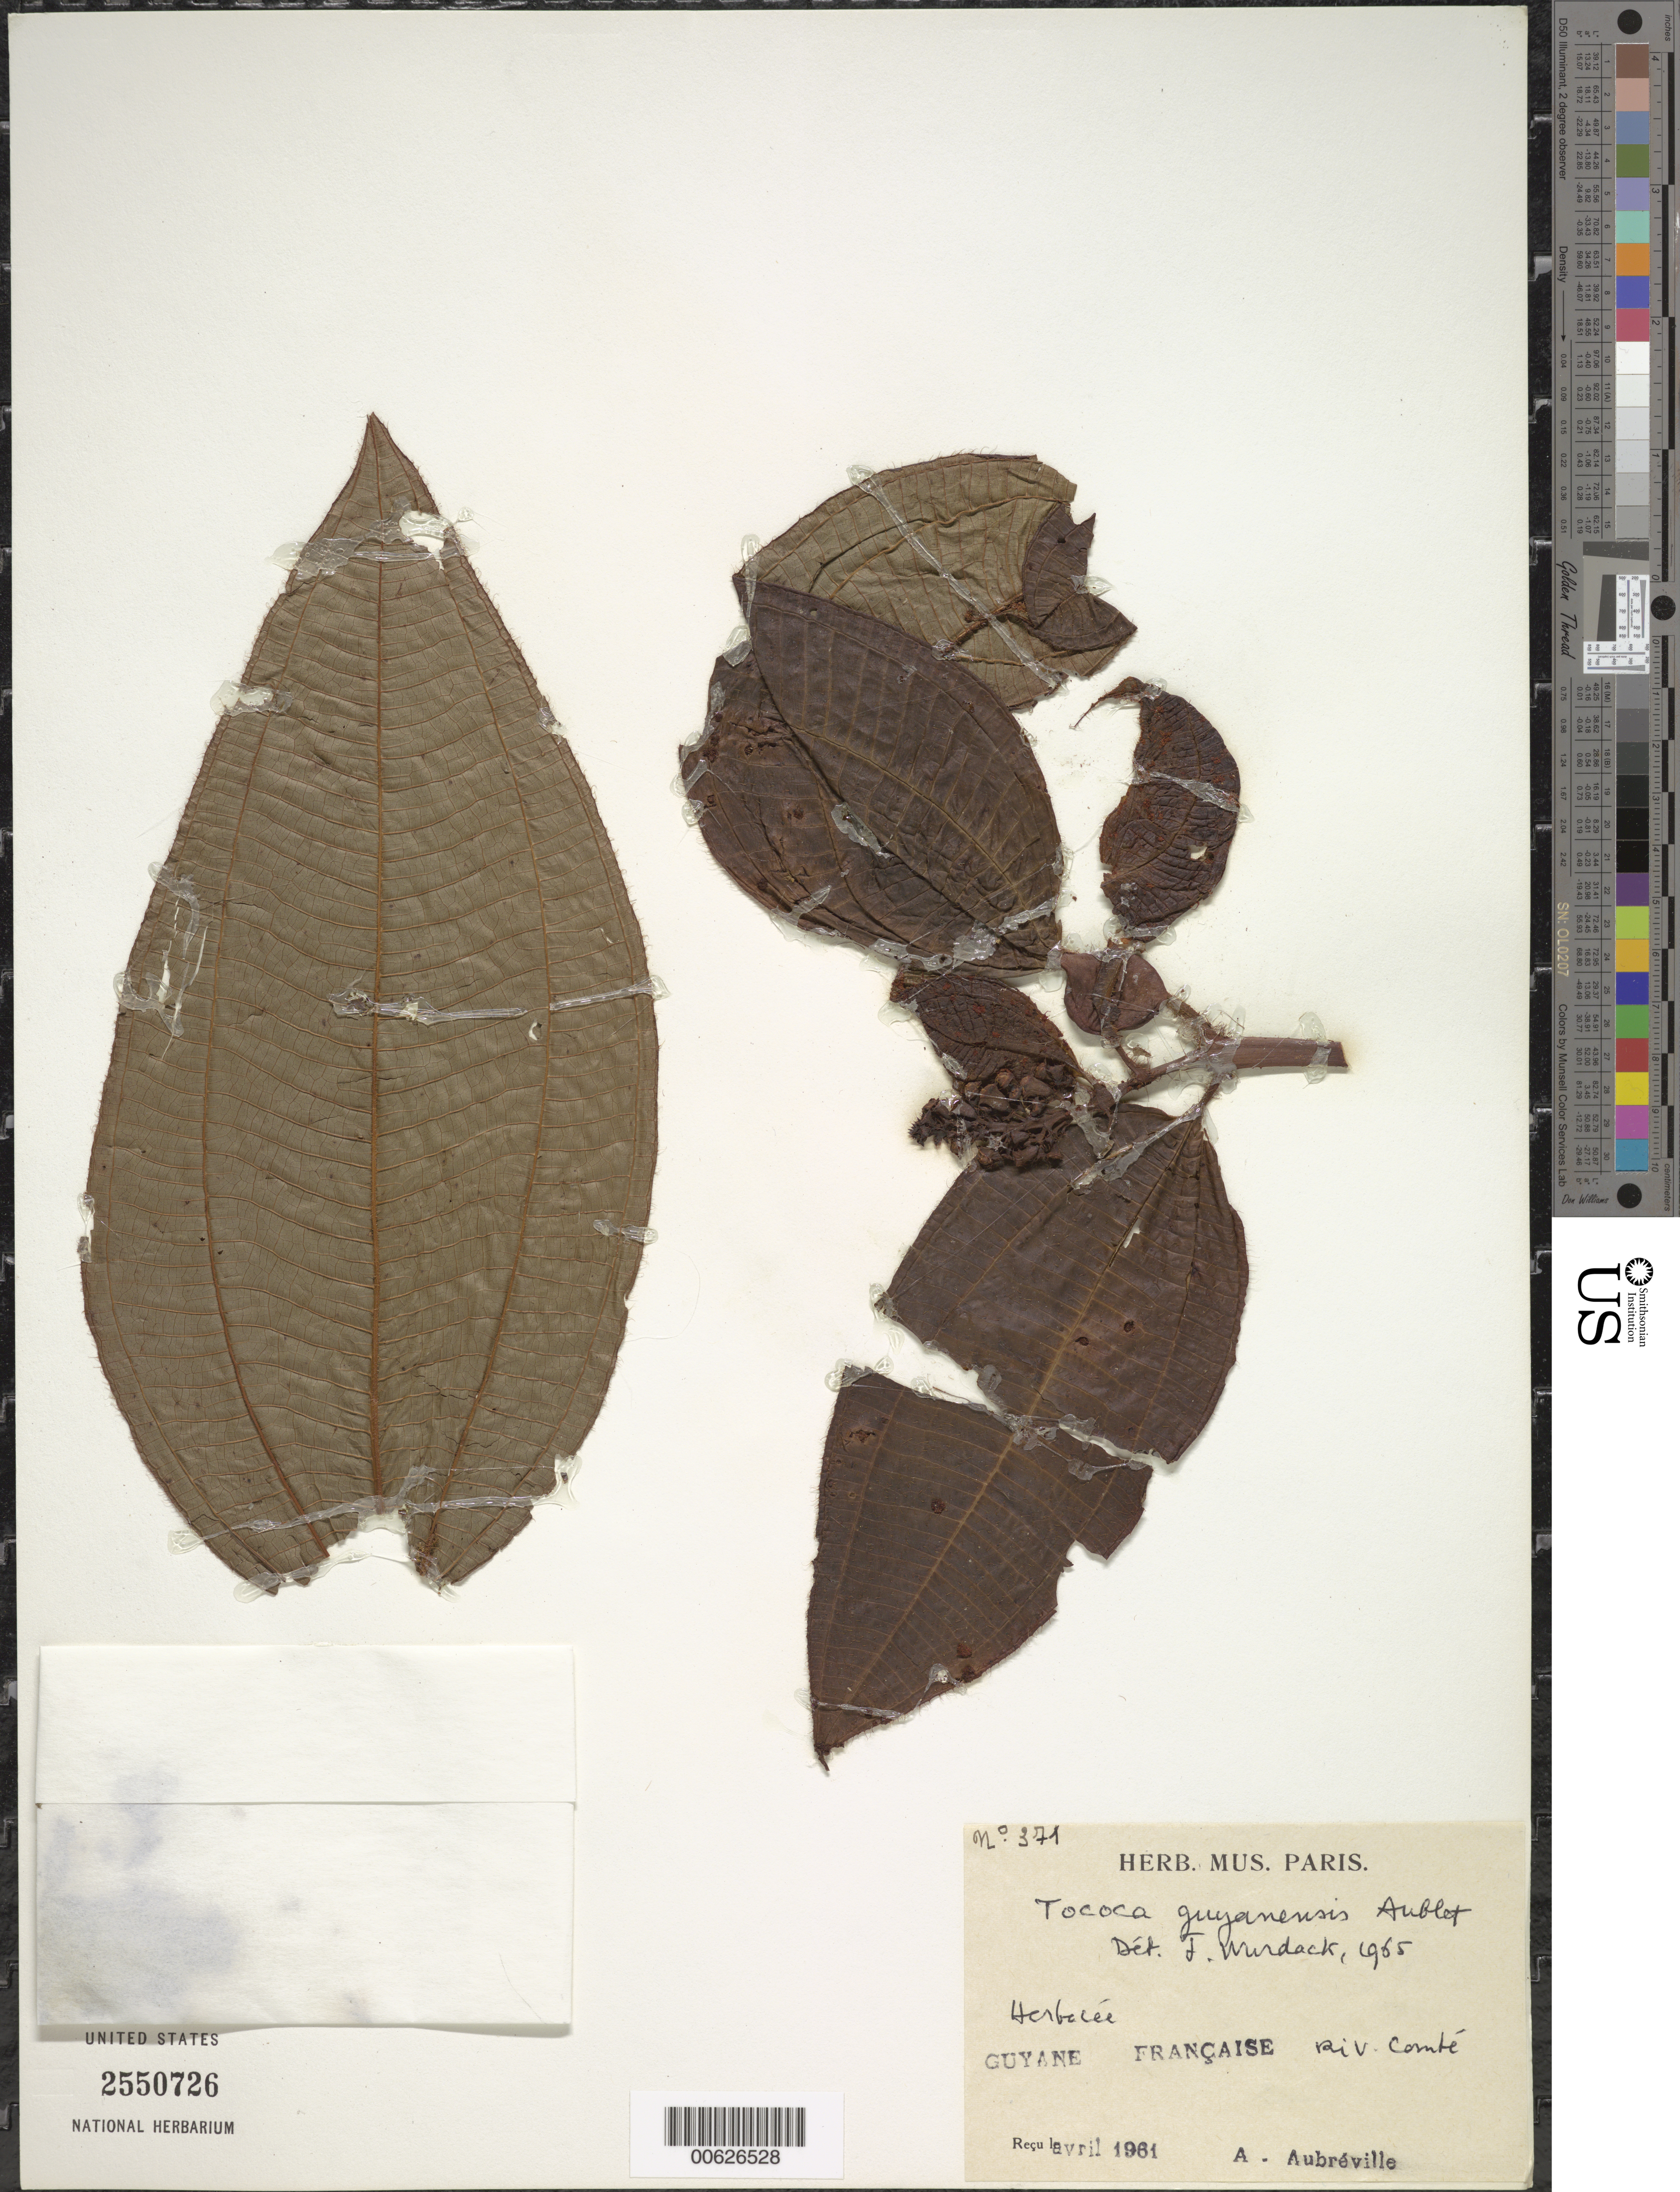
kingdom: Plantae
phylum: Tracheophyta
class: Magnoliopsida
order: Myrtales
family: Melastomataceae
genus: Tococa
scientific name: Tococa guianensis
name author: Aubl.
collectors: A. Aubréville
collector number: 371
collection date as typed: Apr-61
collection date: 1961-04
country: French Guiana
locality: Rivière Comté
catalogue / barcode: US 2550726